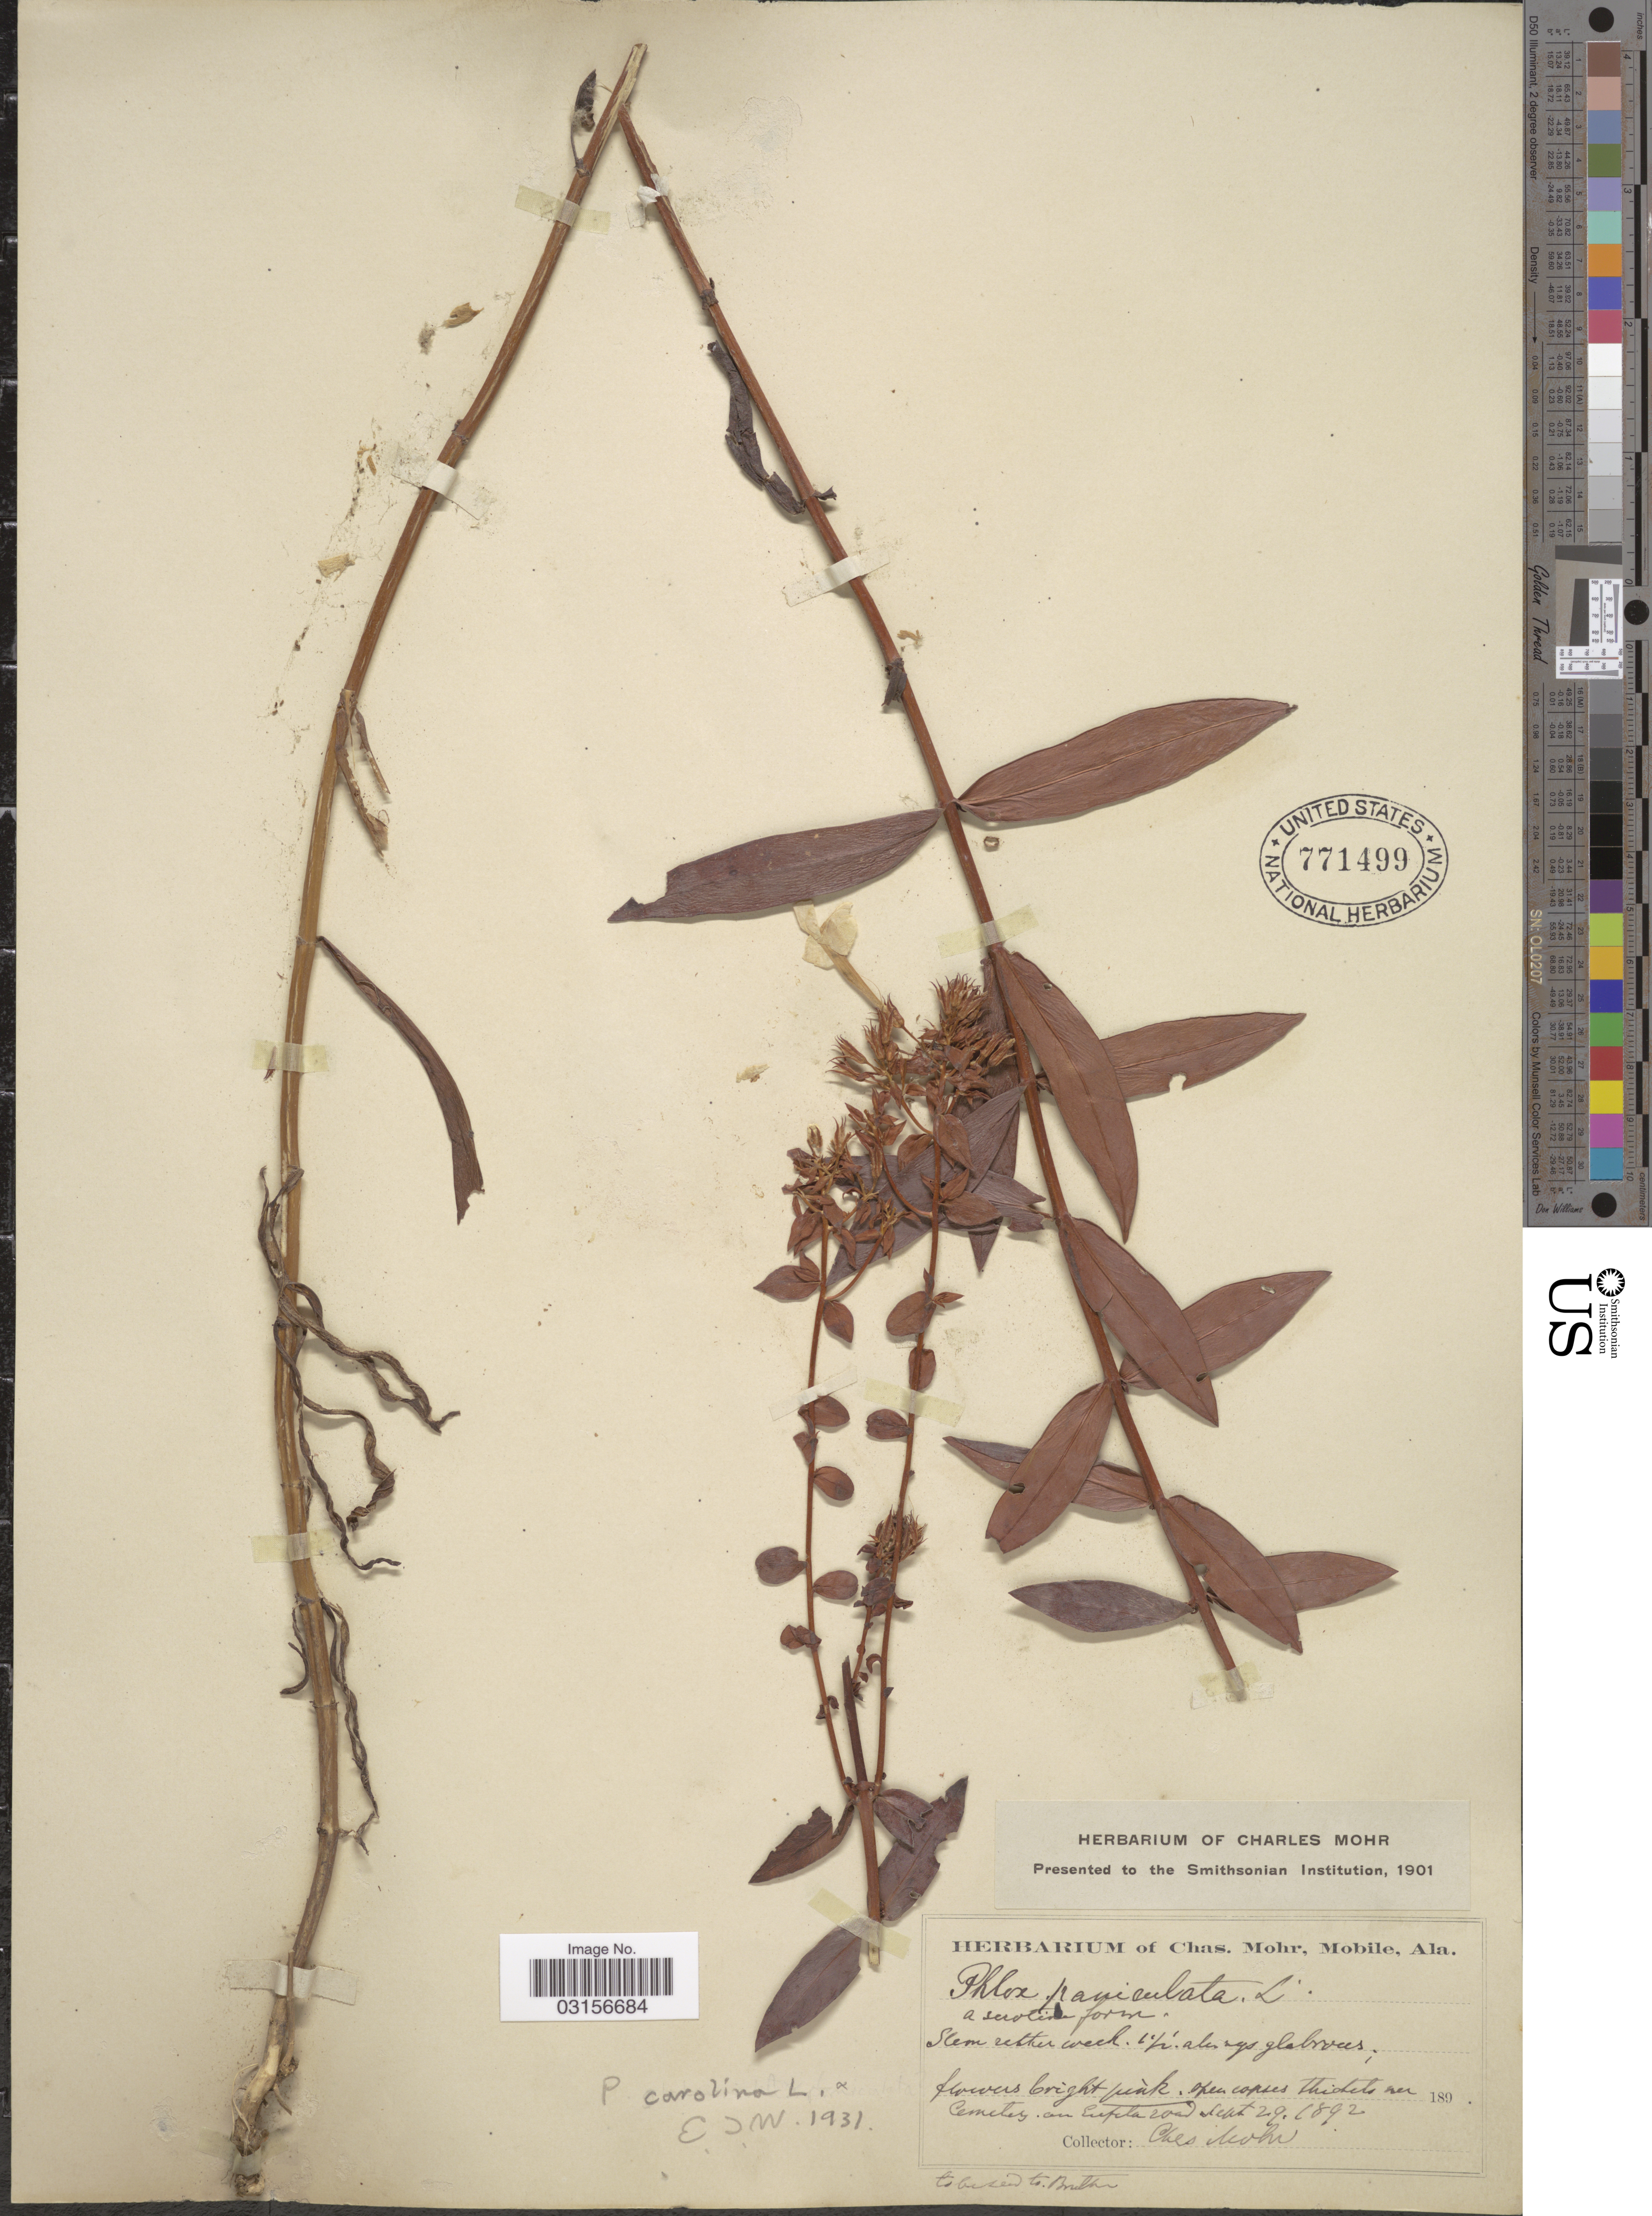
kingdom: Plantae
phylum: Tracheophyta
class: Magnoliopsida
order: Ericales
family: Polemoniaceae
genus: Phlox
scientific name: Phlox carolina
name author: L.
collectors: Mohr, C. T. (herbarium)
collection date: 1892-09-29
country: United States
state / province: Alabama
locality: Near Cemetery on Eufola road.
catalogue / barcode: US 771499